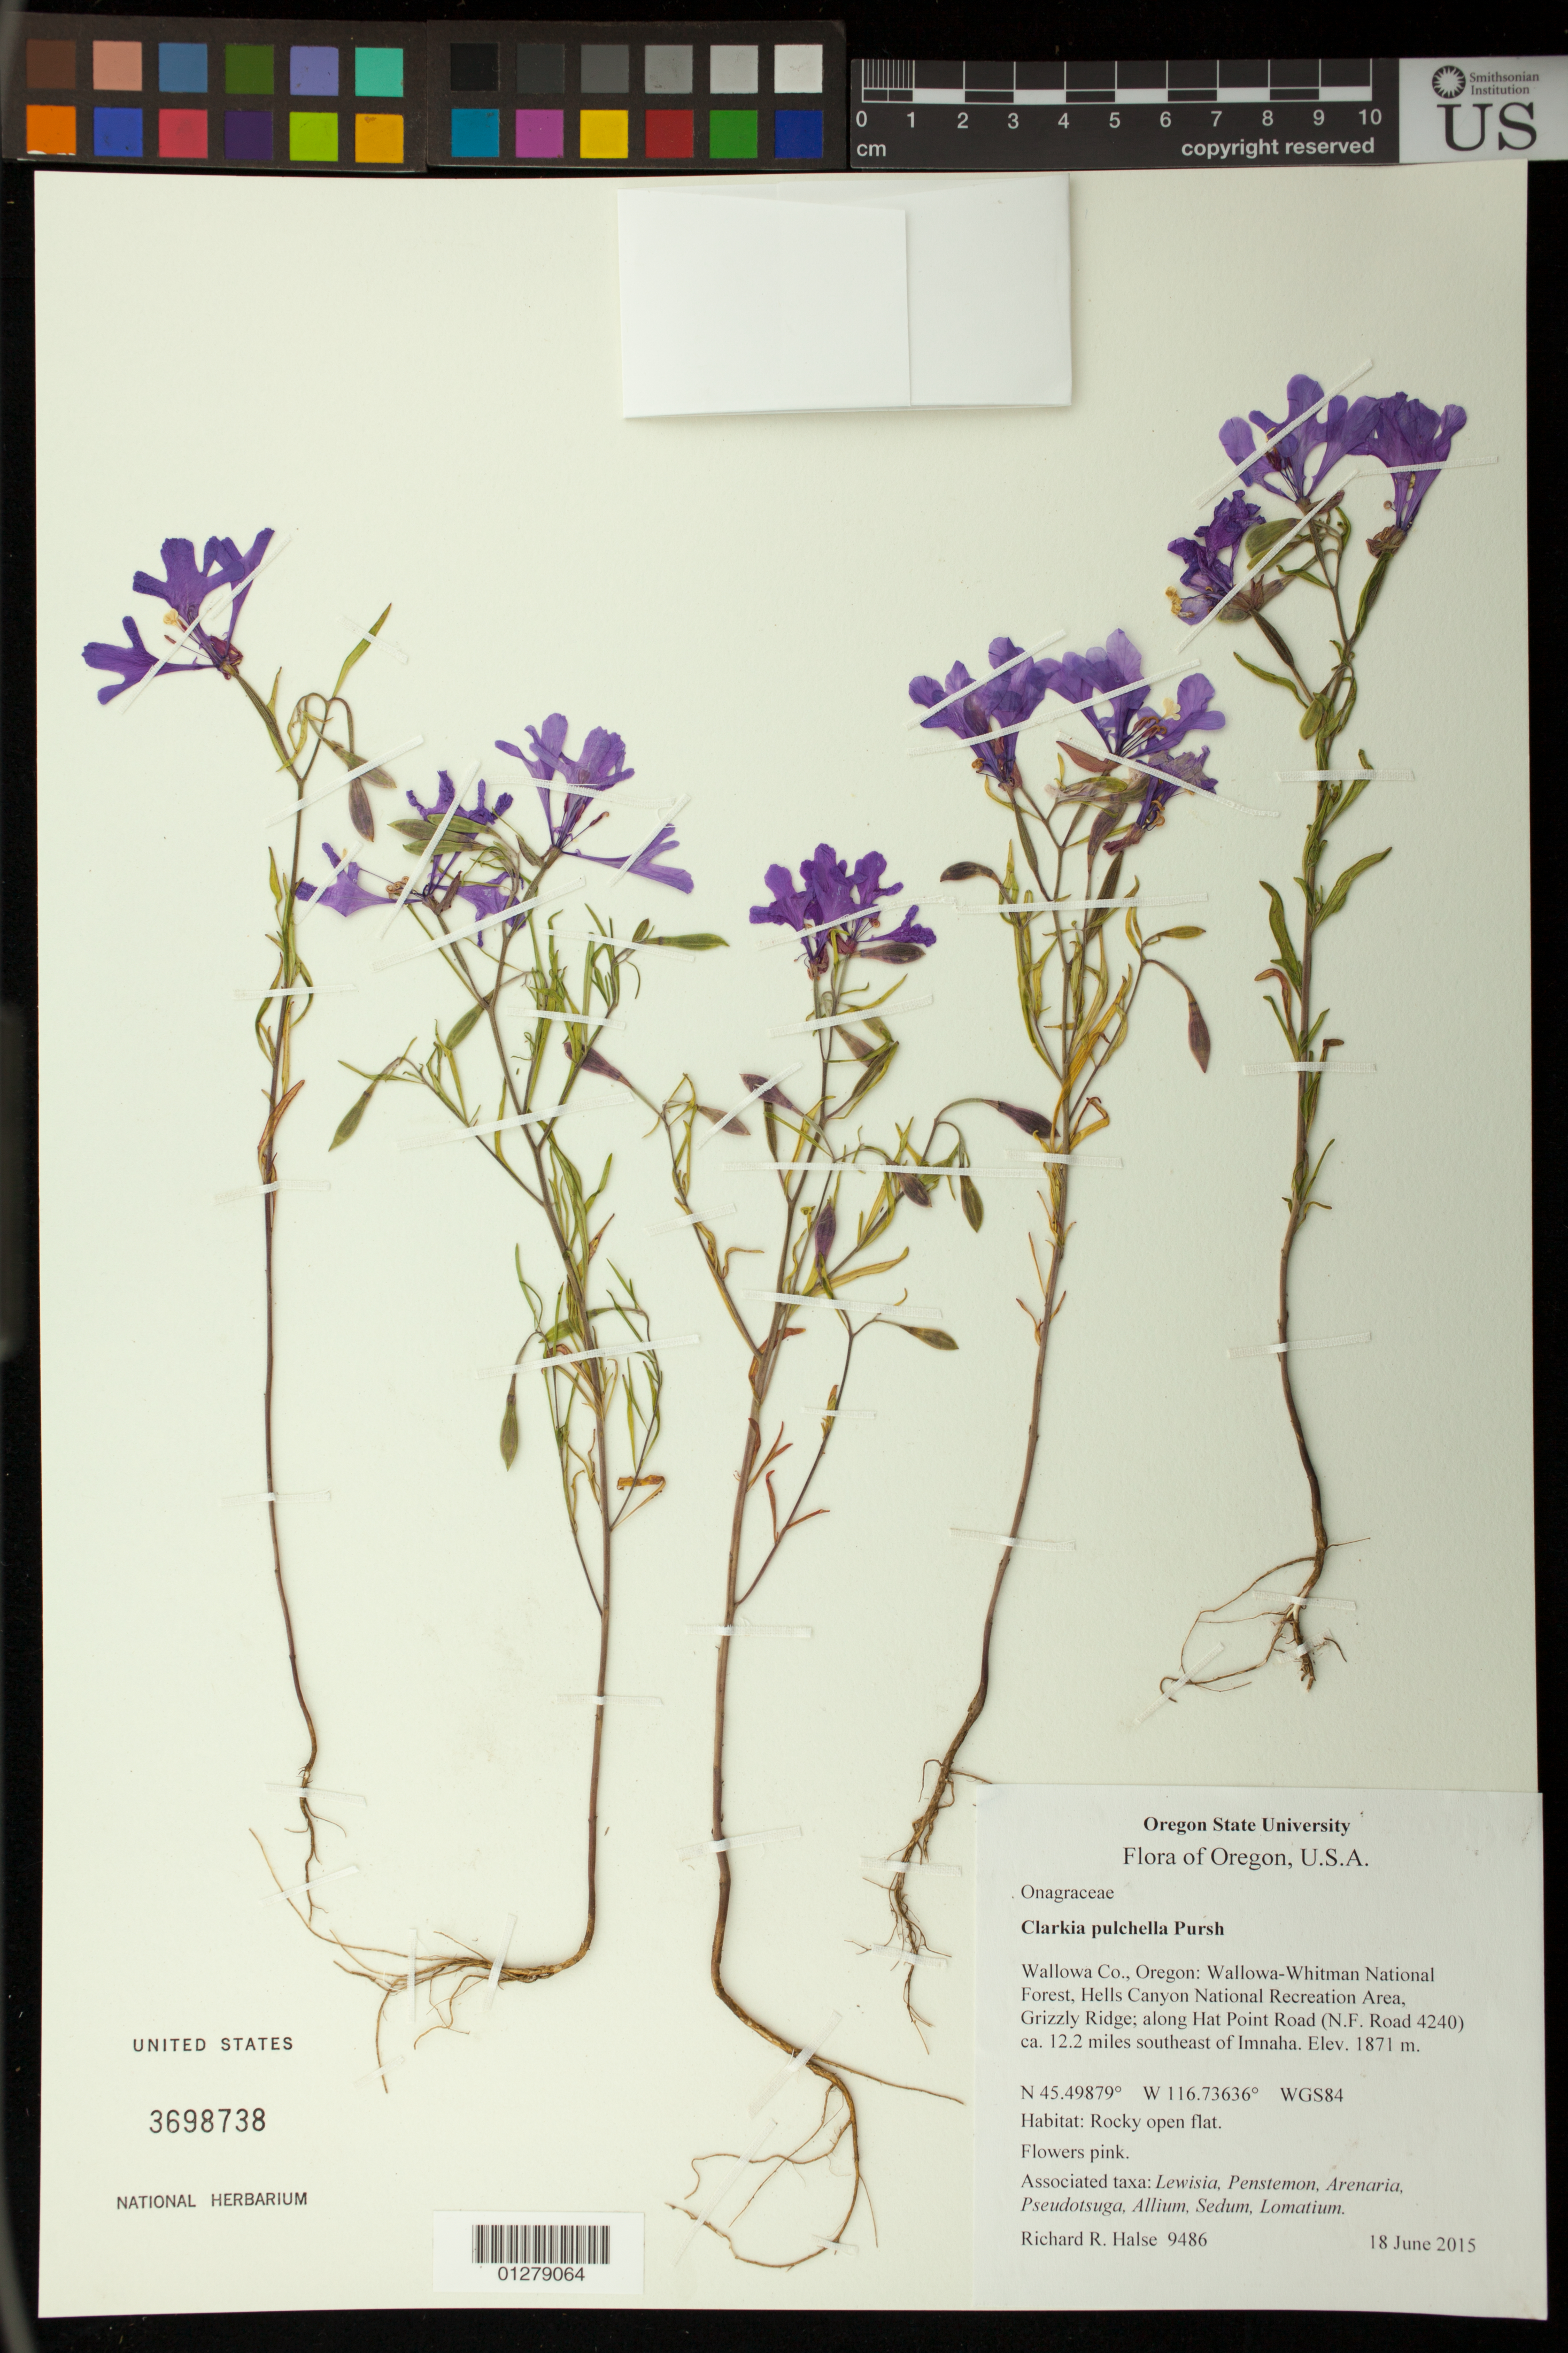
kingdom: Plantae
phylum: Tracheophyta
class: Magnoliopsida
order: Myrtales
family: Onagraceae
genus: Clarkia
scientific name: Clarkia pulchella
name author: Pursh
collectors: R. Halse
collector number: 9486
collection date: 2015-06-18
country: United States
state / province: Oregon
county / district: Wallowa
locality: Wallowa-Whitman National Forest, Hells Canyon National Recreation Area, Grizzly Ridge, along Hat Point Road (N.F. Road 4240) ca. 12.2 miles southeast of Imnaha.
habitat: Rocky open flat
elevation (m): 1871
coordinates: N, W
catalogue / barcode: US 3698738